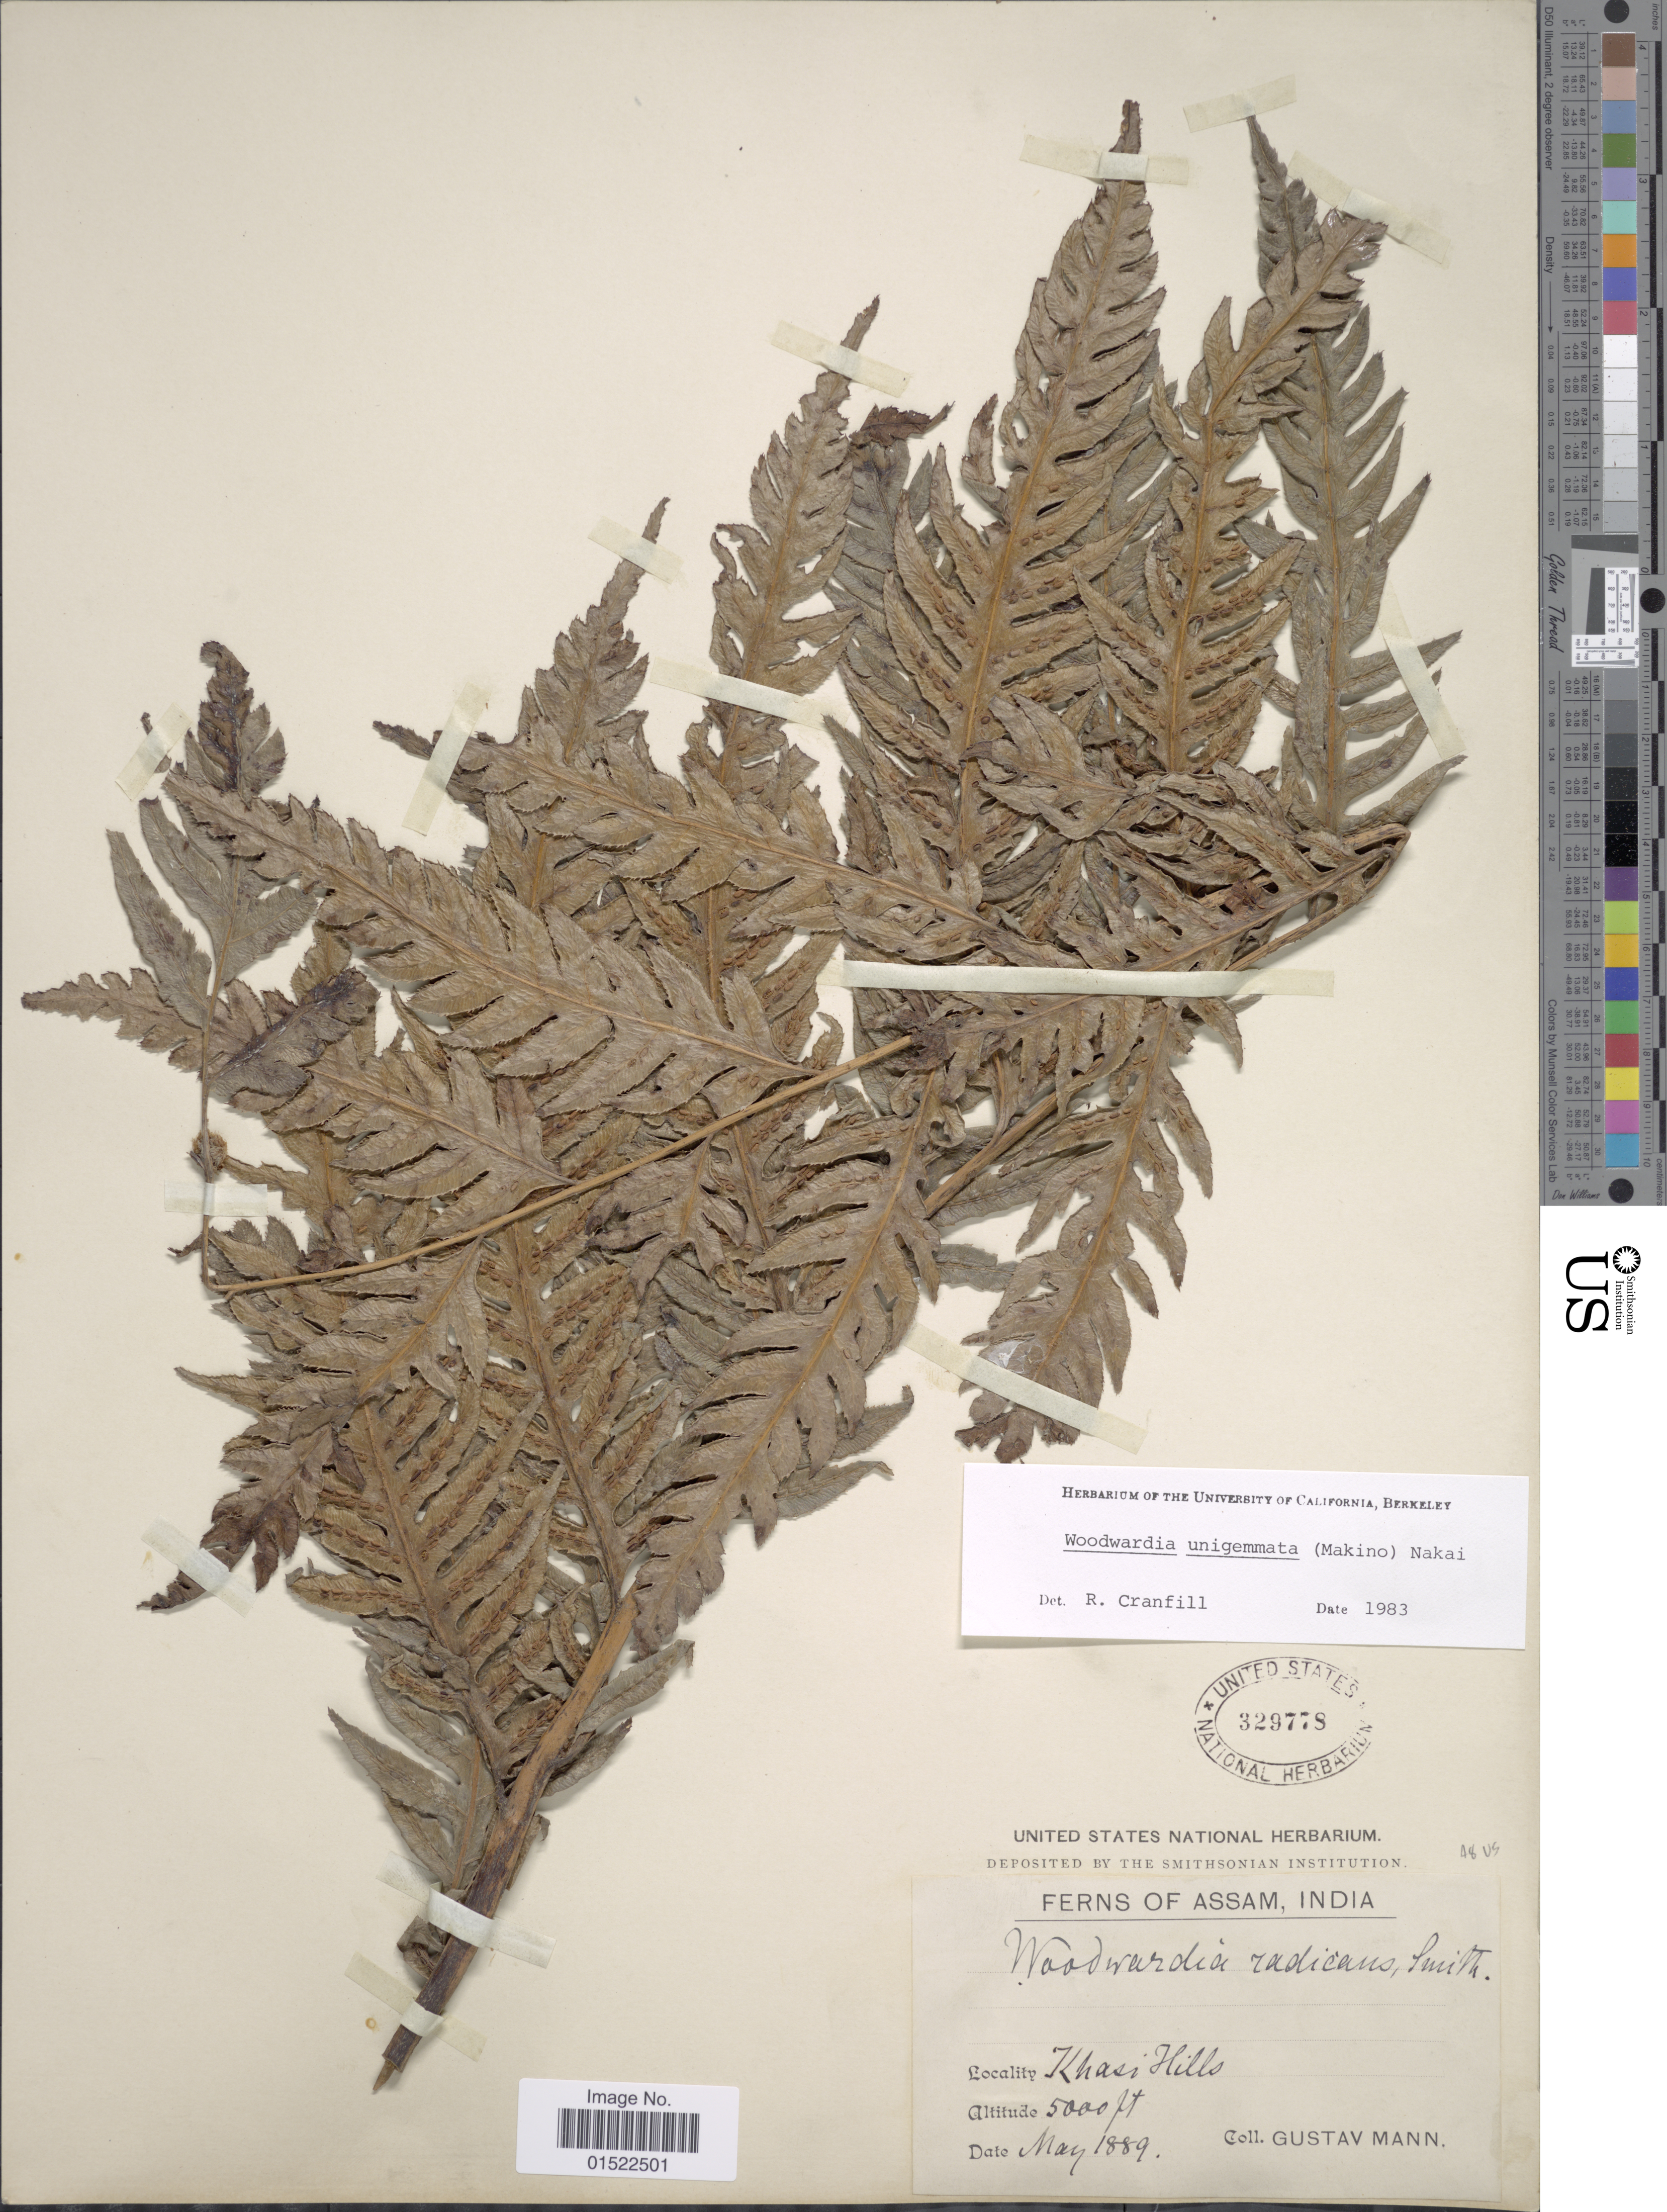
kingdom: Plantae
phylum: Tracheophyta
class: Polypodiopsida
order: Polypodiales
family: Blechnaceae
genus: Woodwardia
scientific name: Woodwardia unigemmata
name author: (Makino) Nakai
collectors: G. Mann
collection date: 1889-05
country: India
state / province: Meghalaya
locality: Khasi Hills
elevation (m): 1524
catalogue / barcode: US 329778